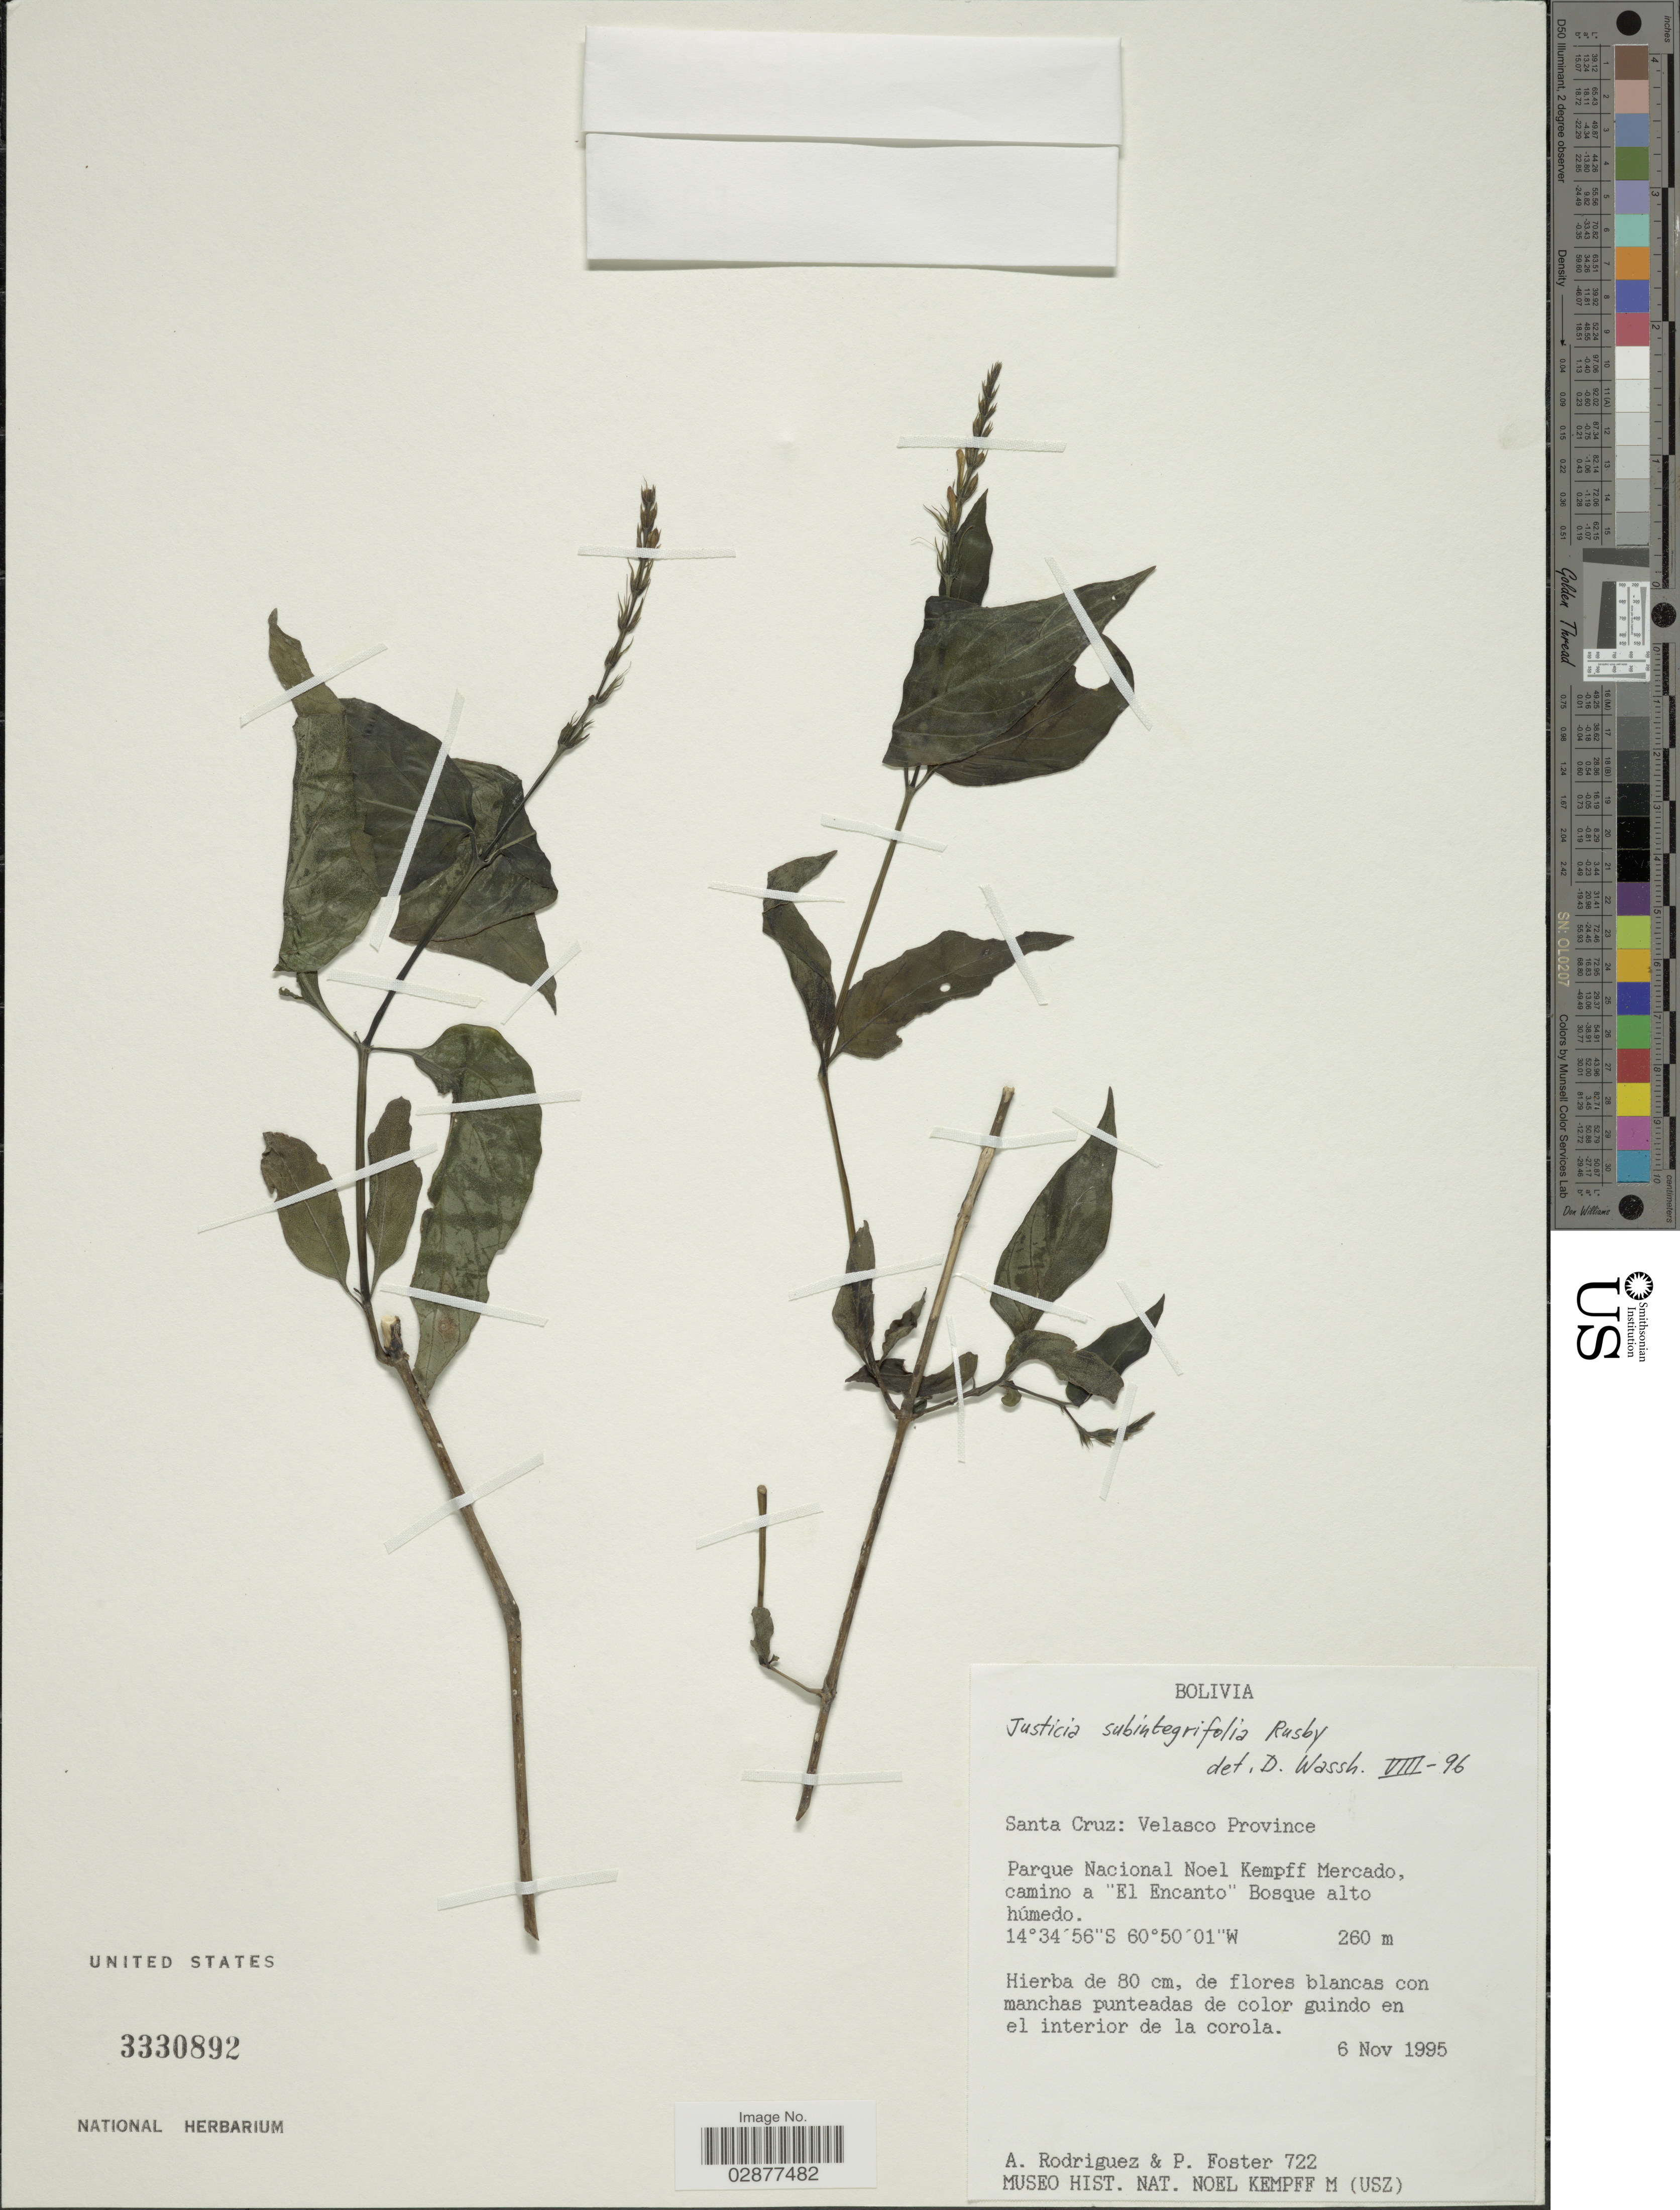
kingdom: Plantae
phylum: Tracheophyta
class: Magnoliopsida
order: Lamiales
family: Acanthaceae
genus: Justicia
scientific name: Justicia boliviana subsp. subintegrifolia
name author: (Rusby) Wassh. & J.R.I. Wood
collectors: A. Rodriguez & P. Foster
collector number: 722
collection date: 1995-11-06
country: Bolivia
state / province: Santa Cruz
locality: Velasco Province. Parque Nacional Noel Kempff Mercado, camino a "El Encanto".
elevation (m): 260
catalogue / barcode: US 3330892